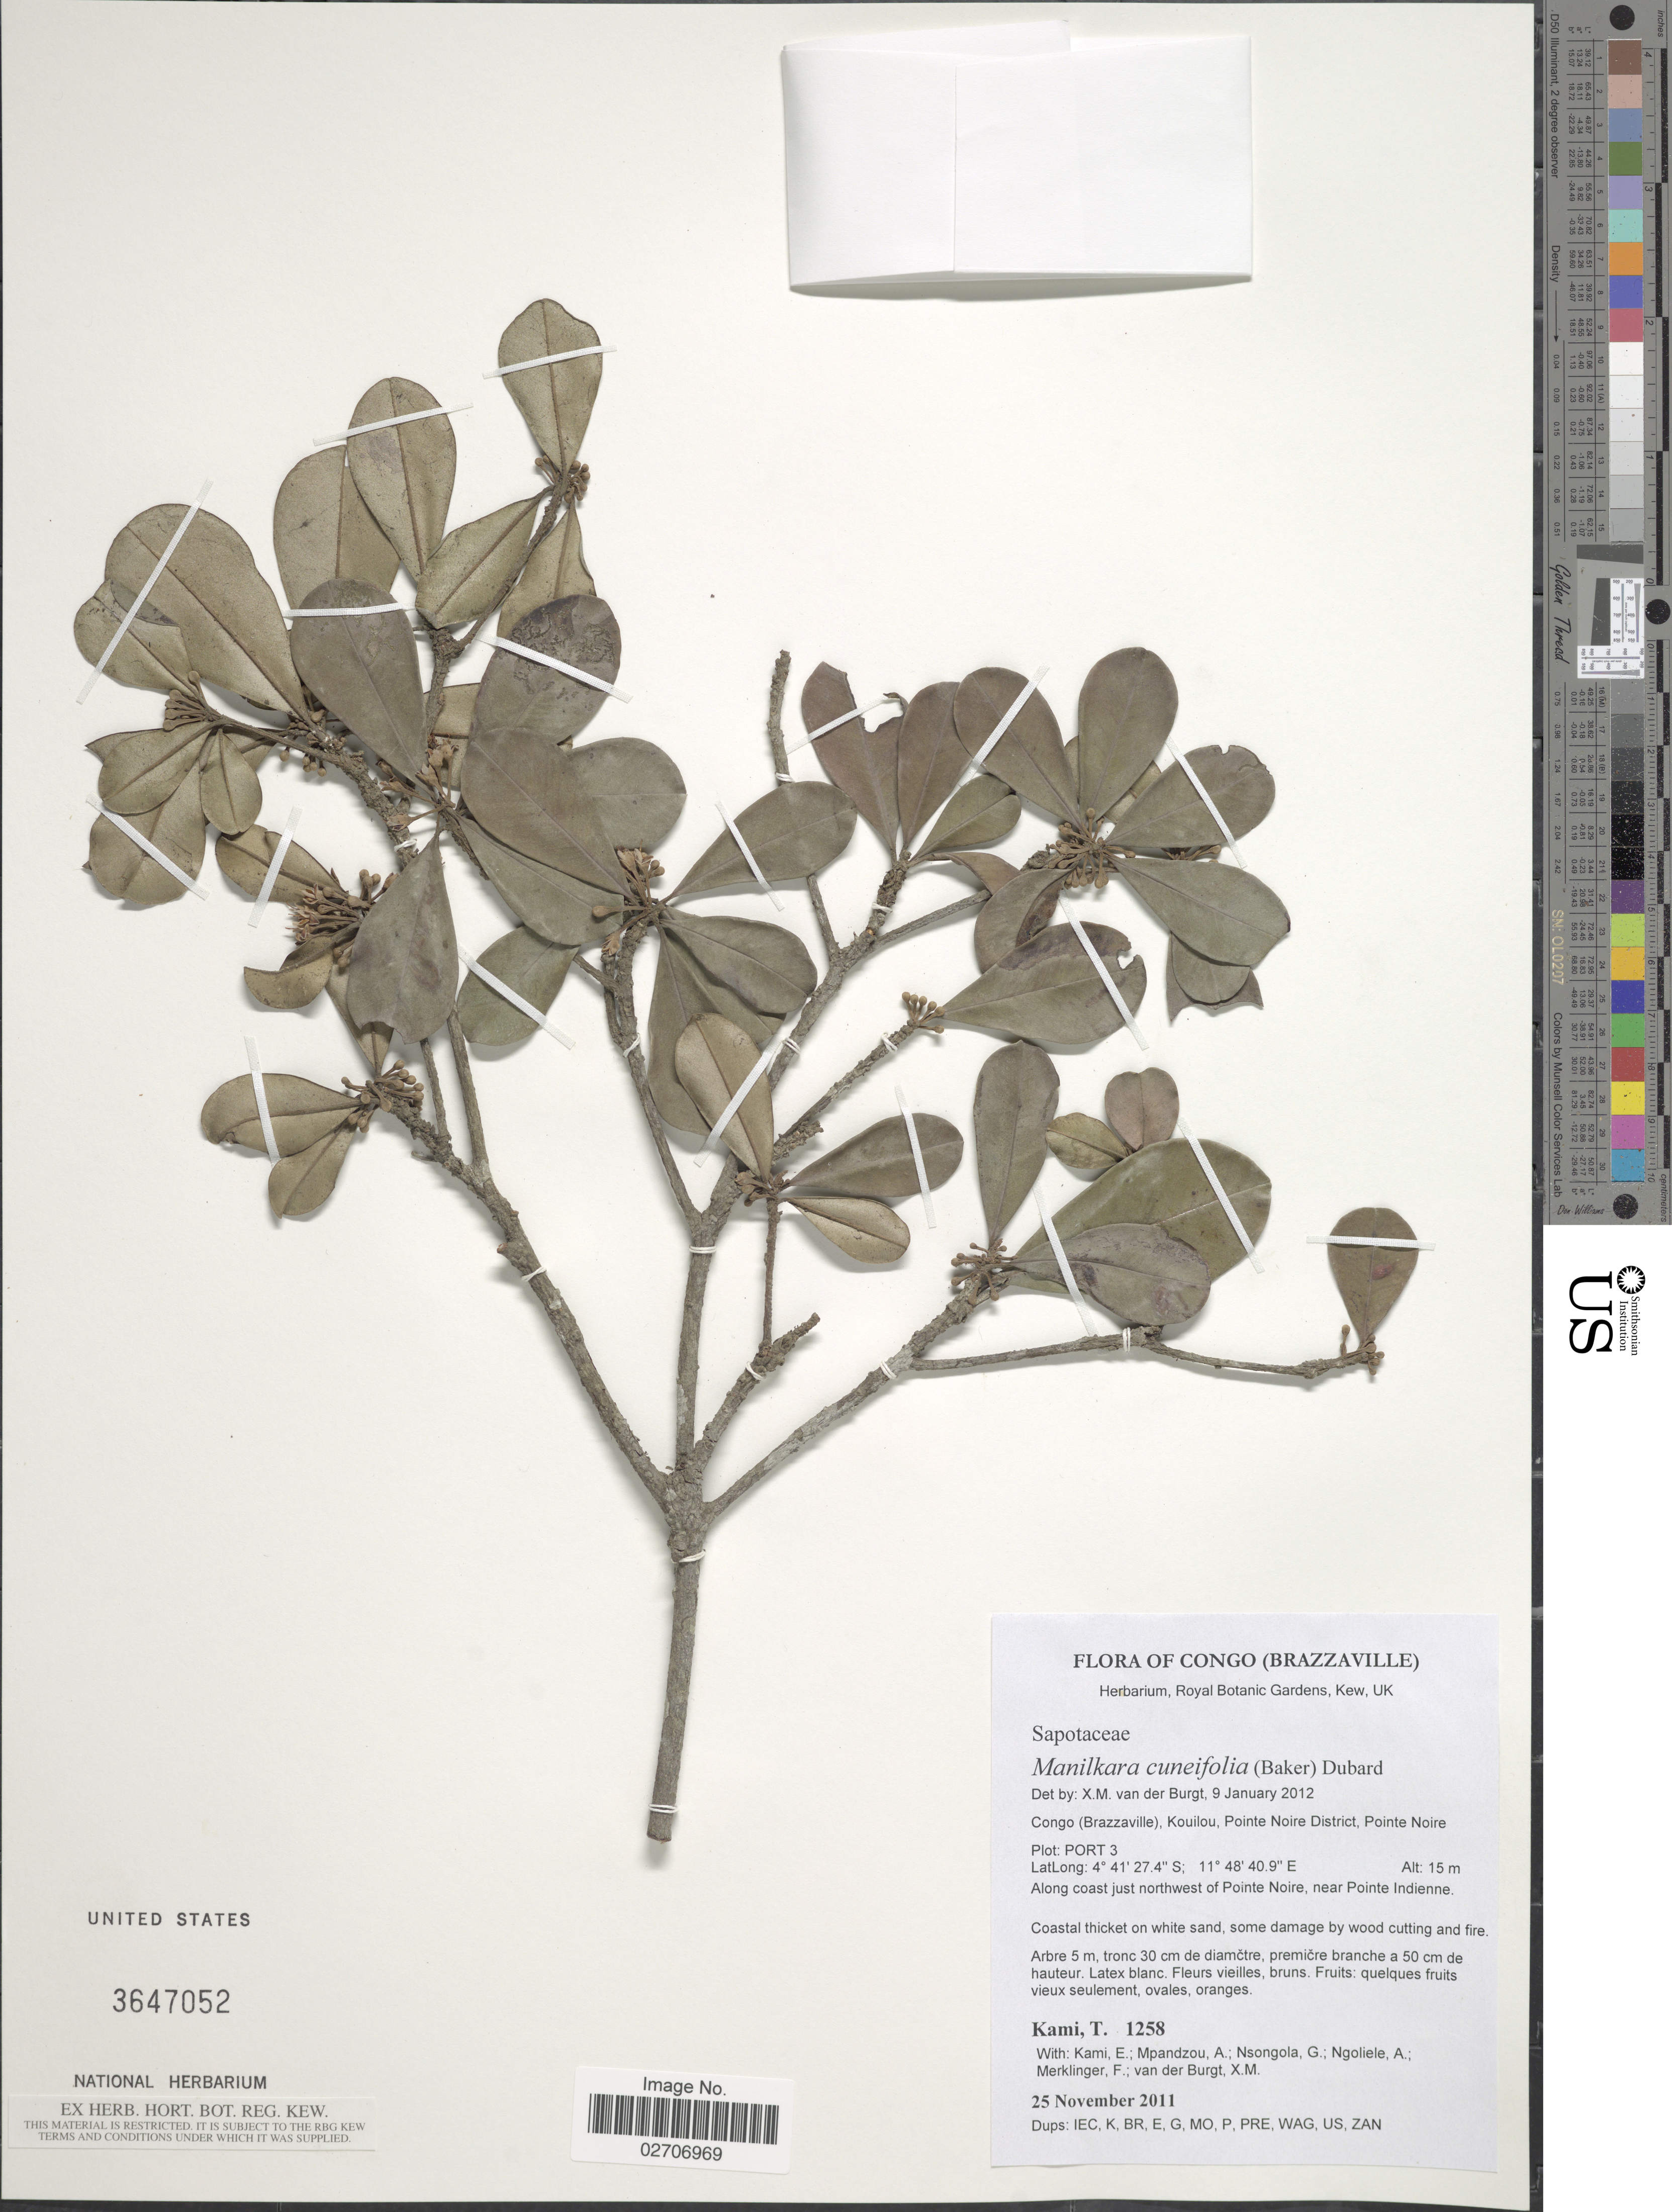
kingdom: Plantae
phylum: Tracheophyta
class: Magnoliopsida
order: Ericales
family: Sapotaceae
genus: Manilkara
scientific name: Manilkara cuneifolia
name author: (Baker) Dubard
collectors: T. Kami, E. Kami, A. Mpandzou, G. Nsongola & et al.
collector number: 1258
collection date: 2011-11-25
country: Congo, Republic of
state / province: Kouilou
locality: Congo, Kouilou, Pointe Noire District, Pointe Noire Plot: Port 3, Along coast just northwest of Pointe Noire, near Pointe Indienne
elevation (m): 150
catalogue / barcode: US 3647052